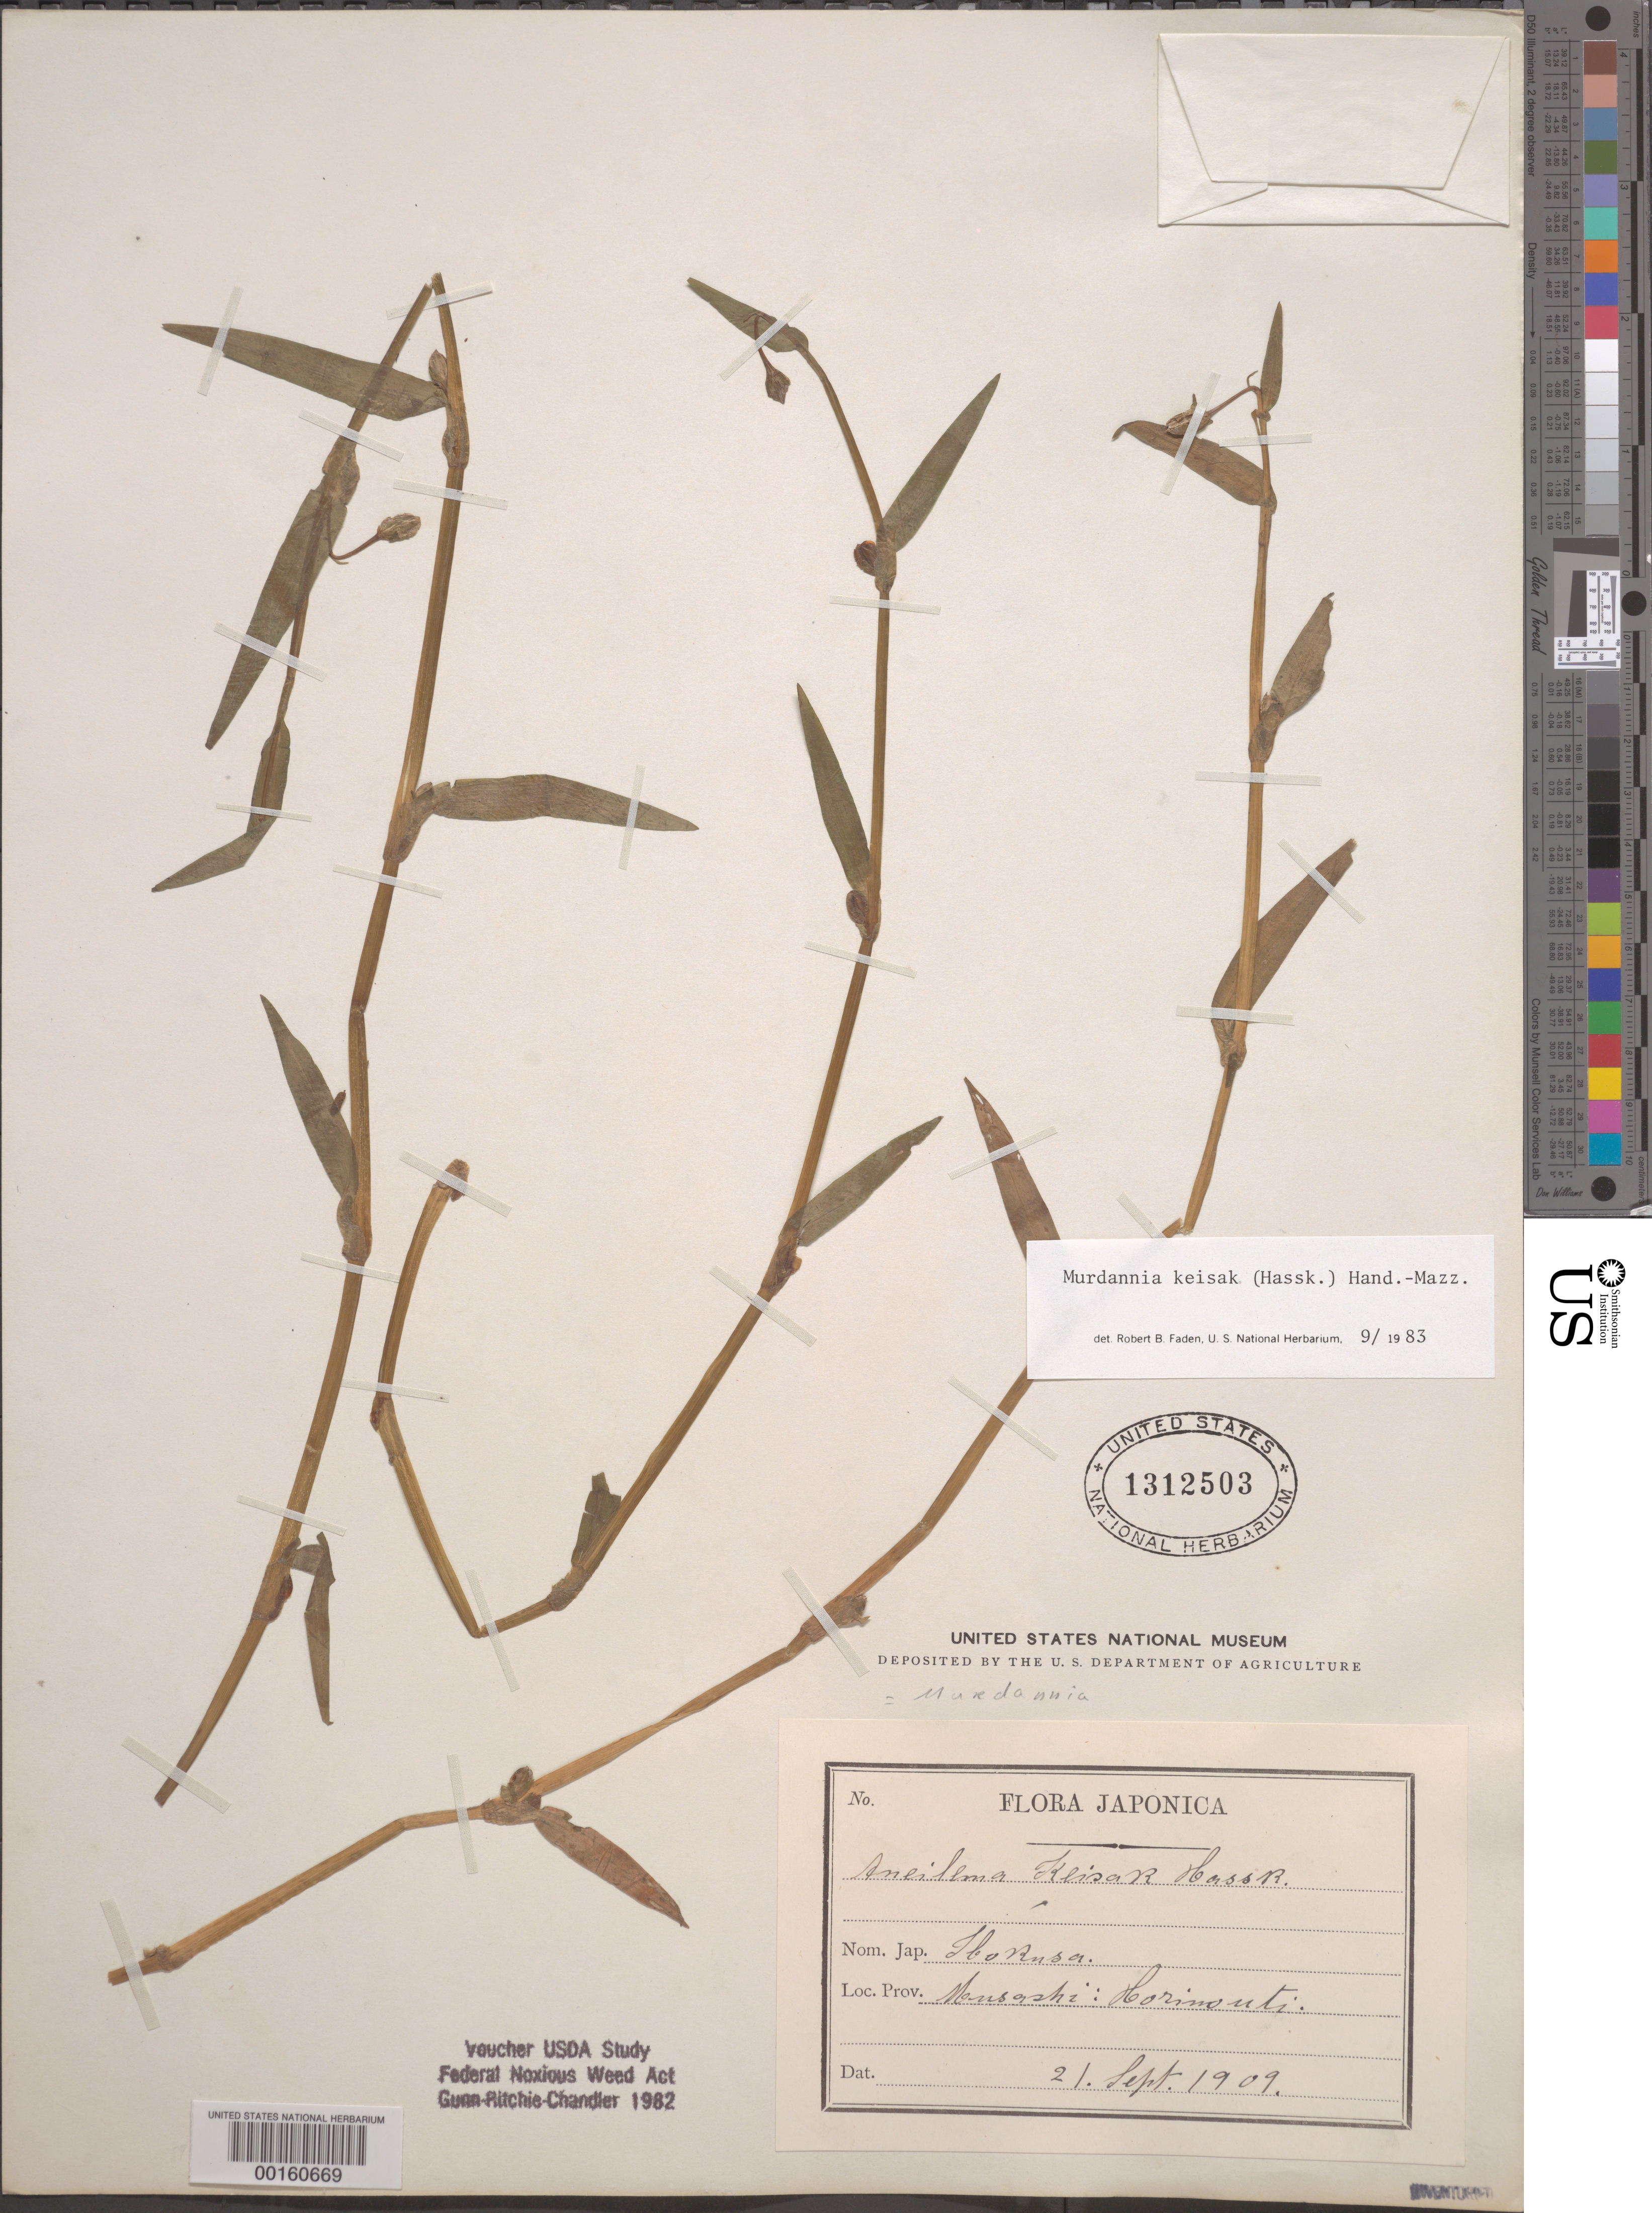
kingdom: Plantae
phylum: Tracheophyta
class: Liliopsida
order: Commelinales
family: Commelinaceae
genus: Murdannia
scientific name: Murdannia keisak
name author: (Hassk.) Hand.-Mazz.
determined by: Faden, Robert B., (US), Smithsonian Institution - National Museum of Natural History (UNITED STATES)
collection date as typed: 21 Sep 1909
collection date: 1909-09-21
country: Japan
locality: Musashi, horimuti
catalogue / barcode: US 1312503